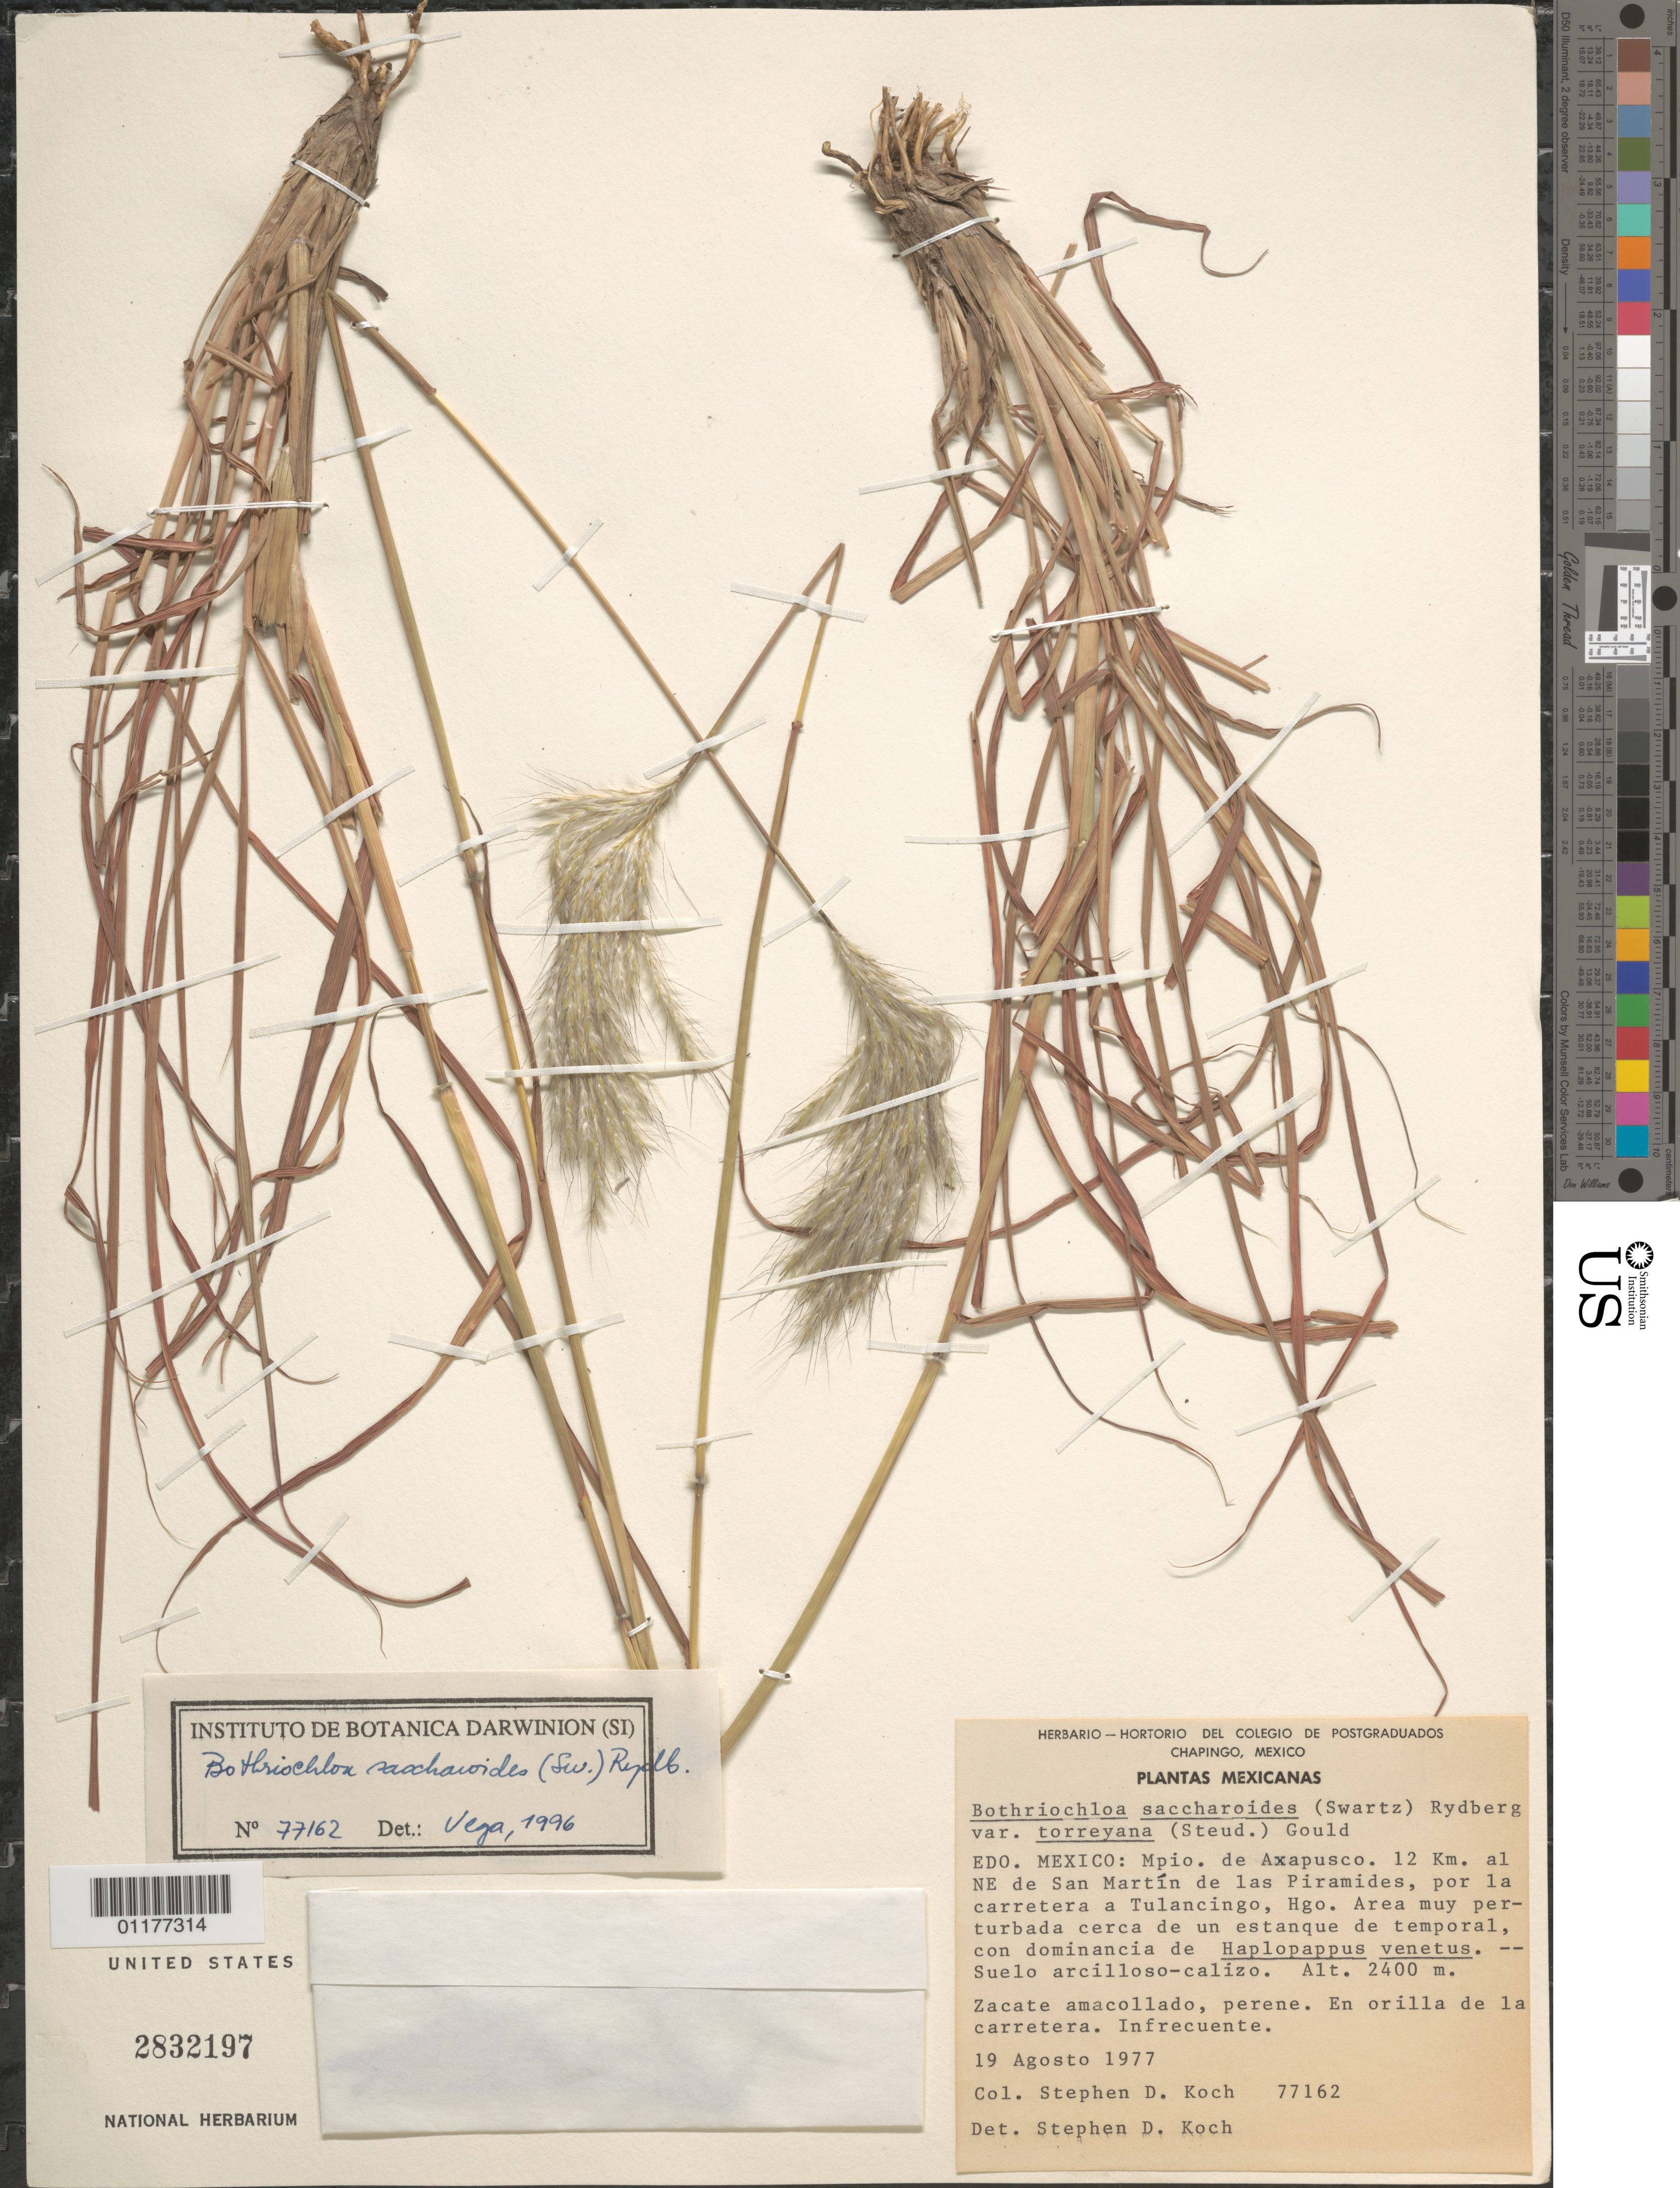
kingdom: Plantae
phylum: Tracheophyta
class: Liliopsida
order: Poales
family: Poaceae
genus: Bothriochloa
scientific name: Bothriochloa saccharoides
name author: (Sw.) Rydb.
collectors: S. D. Koch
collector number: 77162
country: Mexico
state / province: Mexico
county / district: Axapusco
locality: NE of San Martin de las Piramides, por la carretera a Tulancingo, Hgo.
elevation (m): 2400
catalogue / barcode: US 2832197